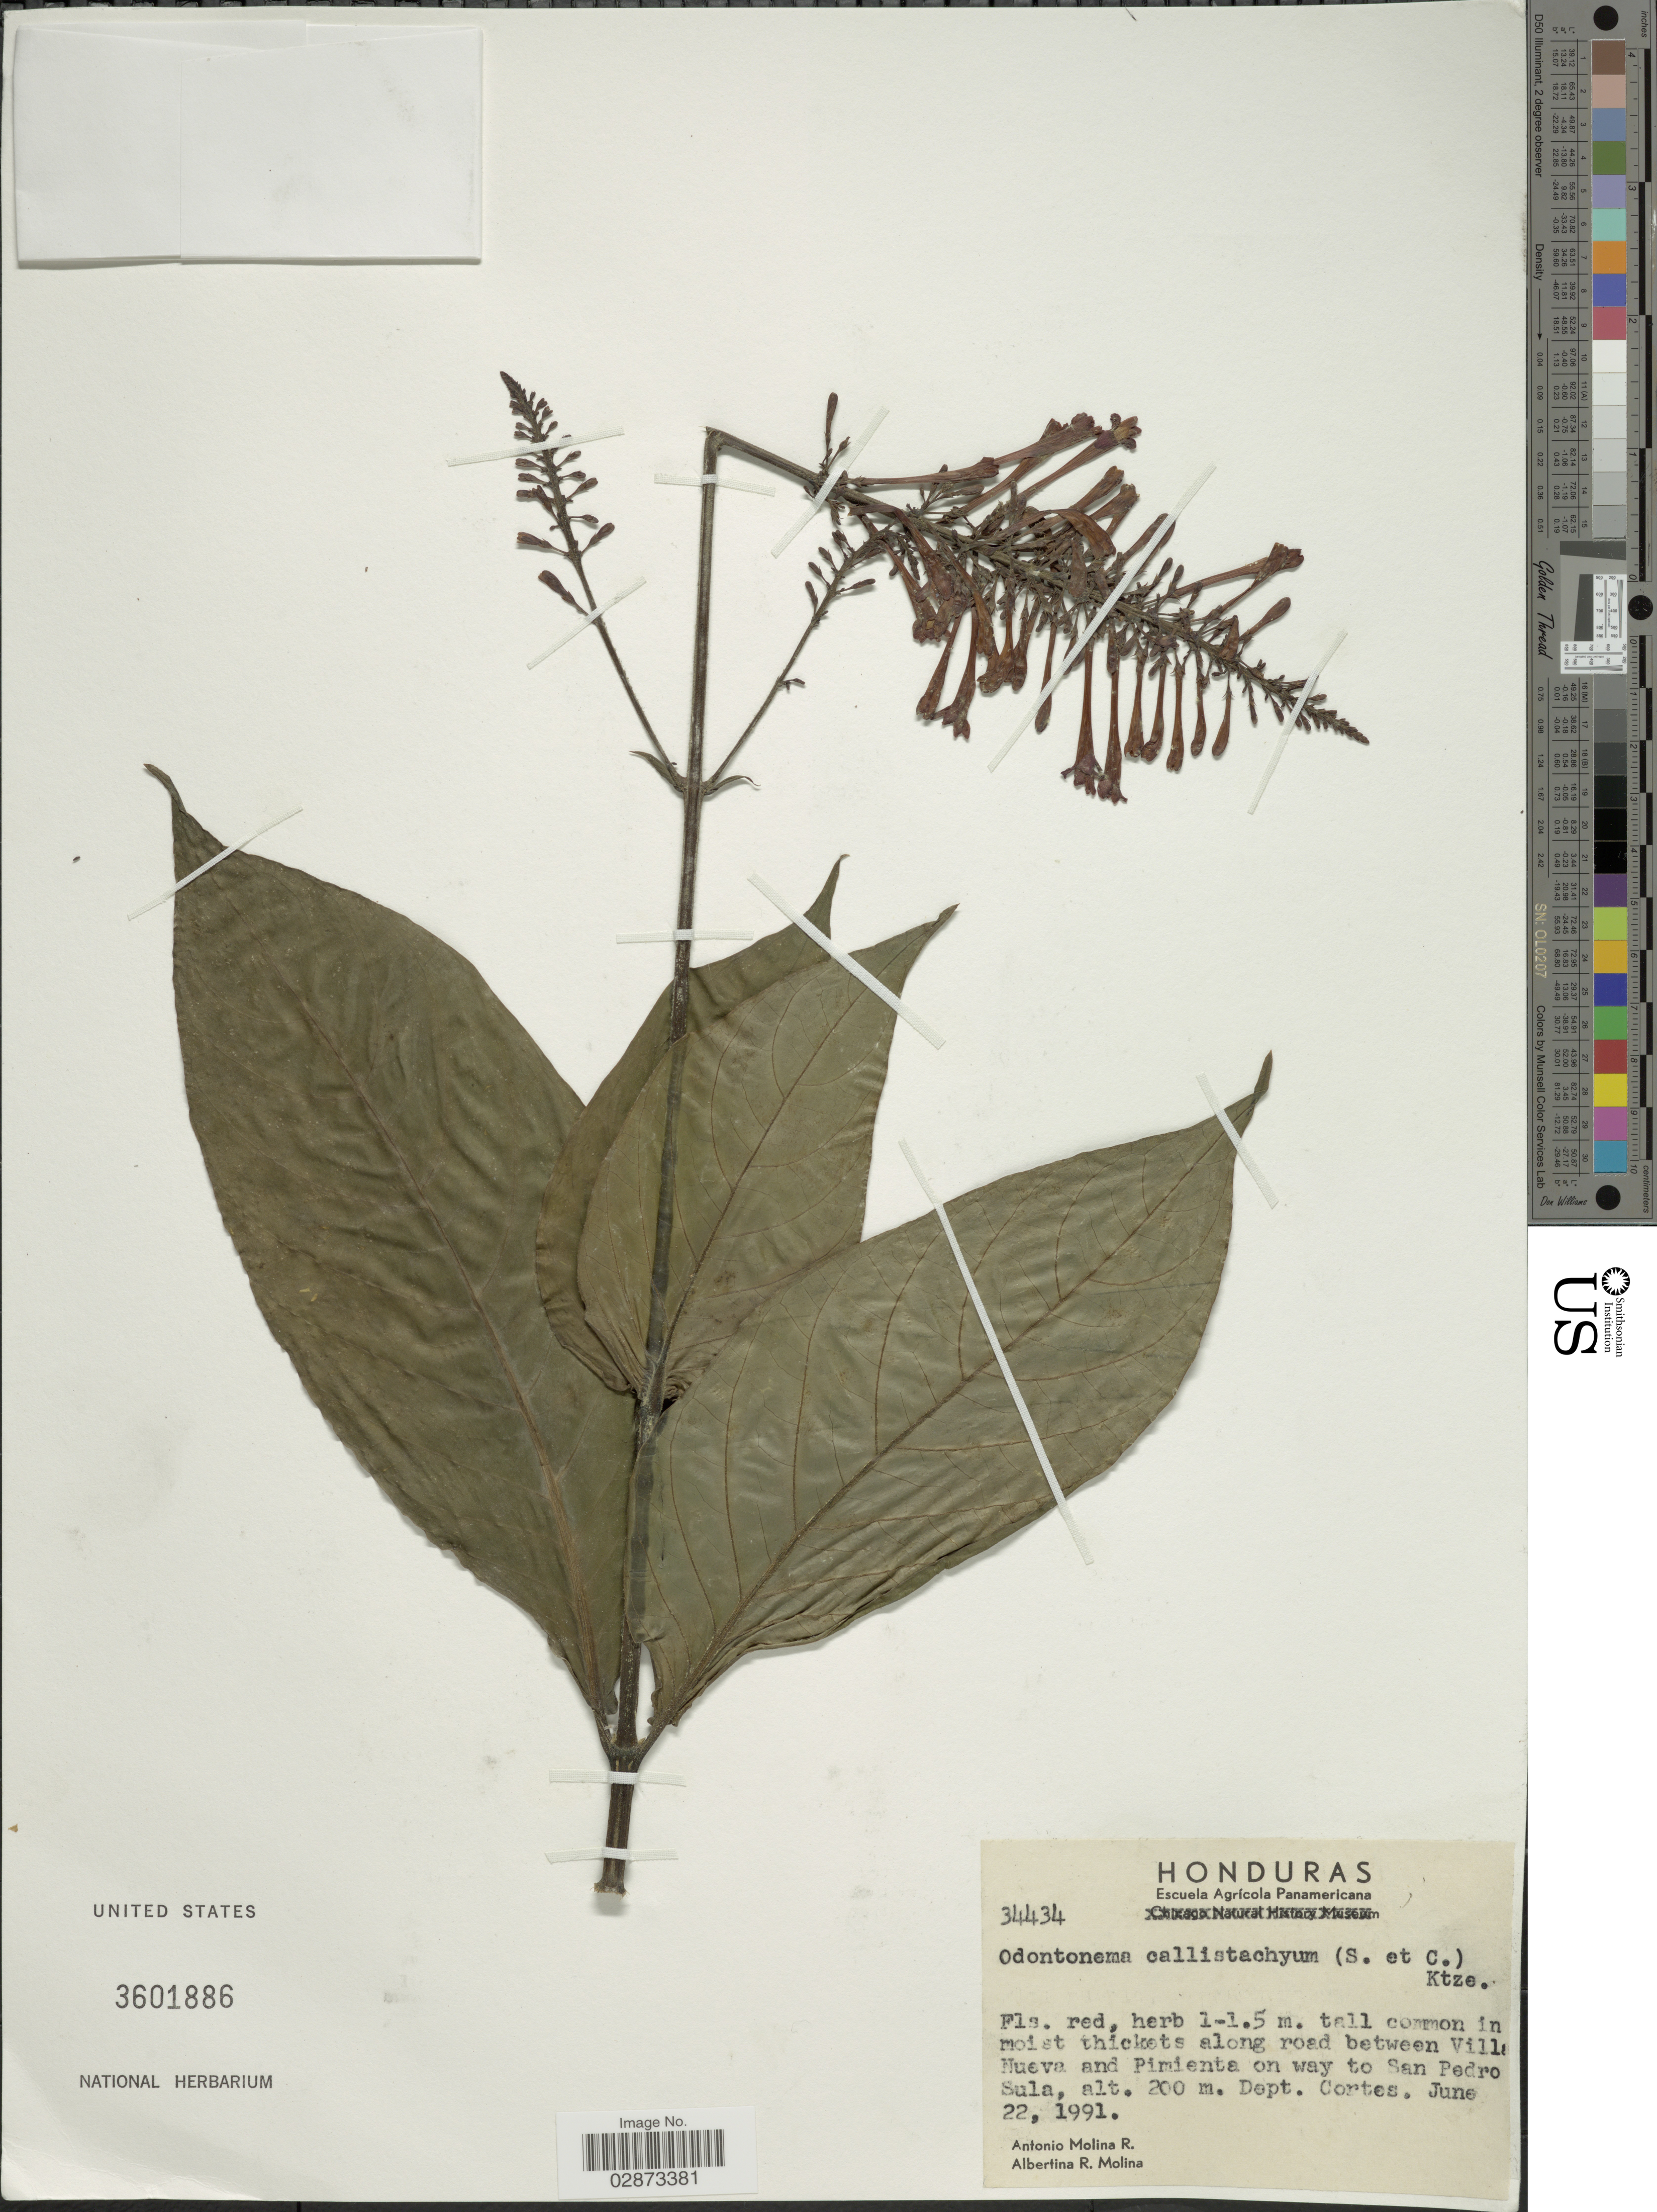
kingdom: Plantae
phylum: Tracheophyta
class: Magnoliopsida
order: Lamiales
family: Acanthaceae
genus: Odontonema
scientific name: Odontonema callistachyum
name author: (Schltdl. & Cham.) Kuntze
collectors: A. Molina R. & A. R. Molina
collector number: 34434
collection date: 1991-06-22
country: Honduras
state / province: Cortés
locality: Thickets along road between Villa Nueva and Pimienta on way to San Pedro Sula, Dept. Cortes.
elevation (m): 200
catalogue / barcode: US 3601886